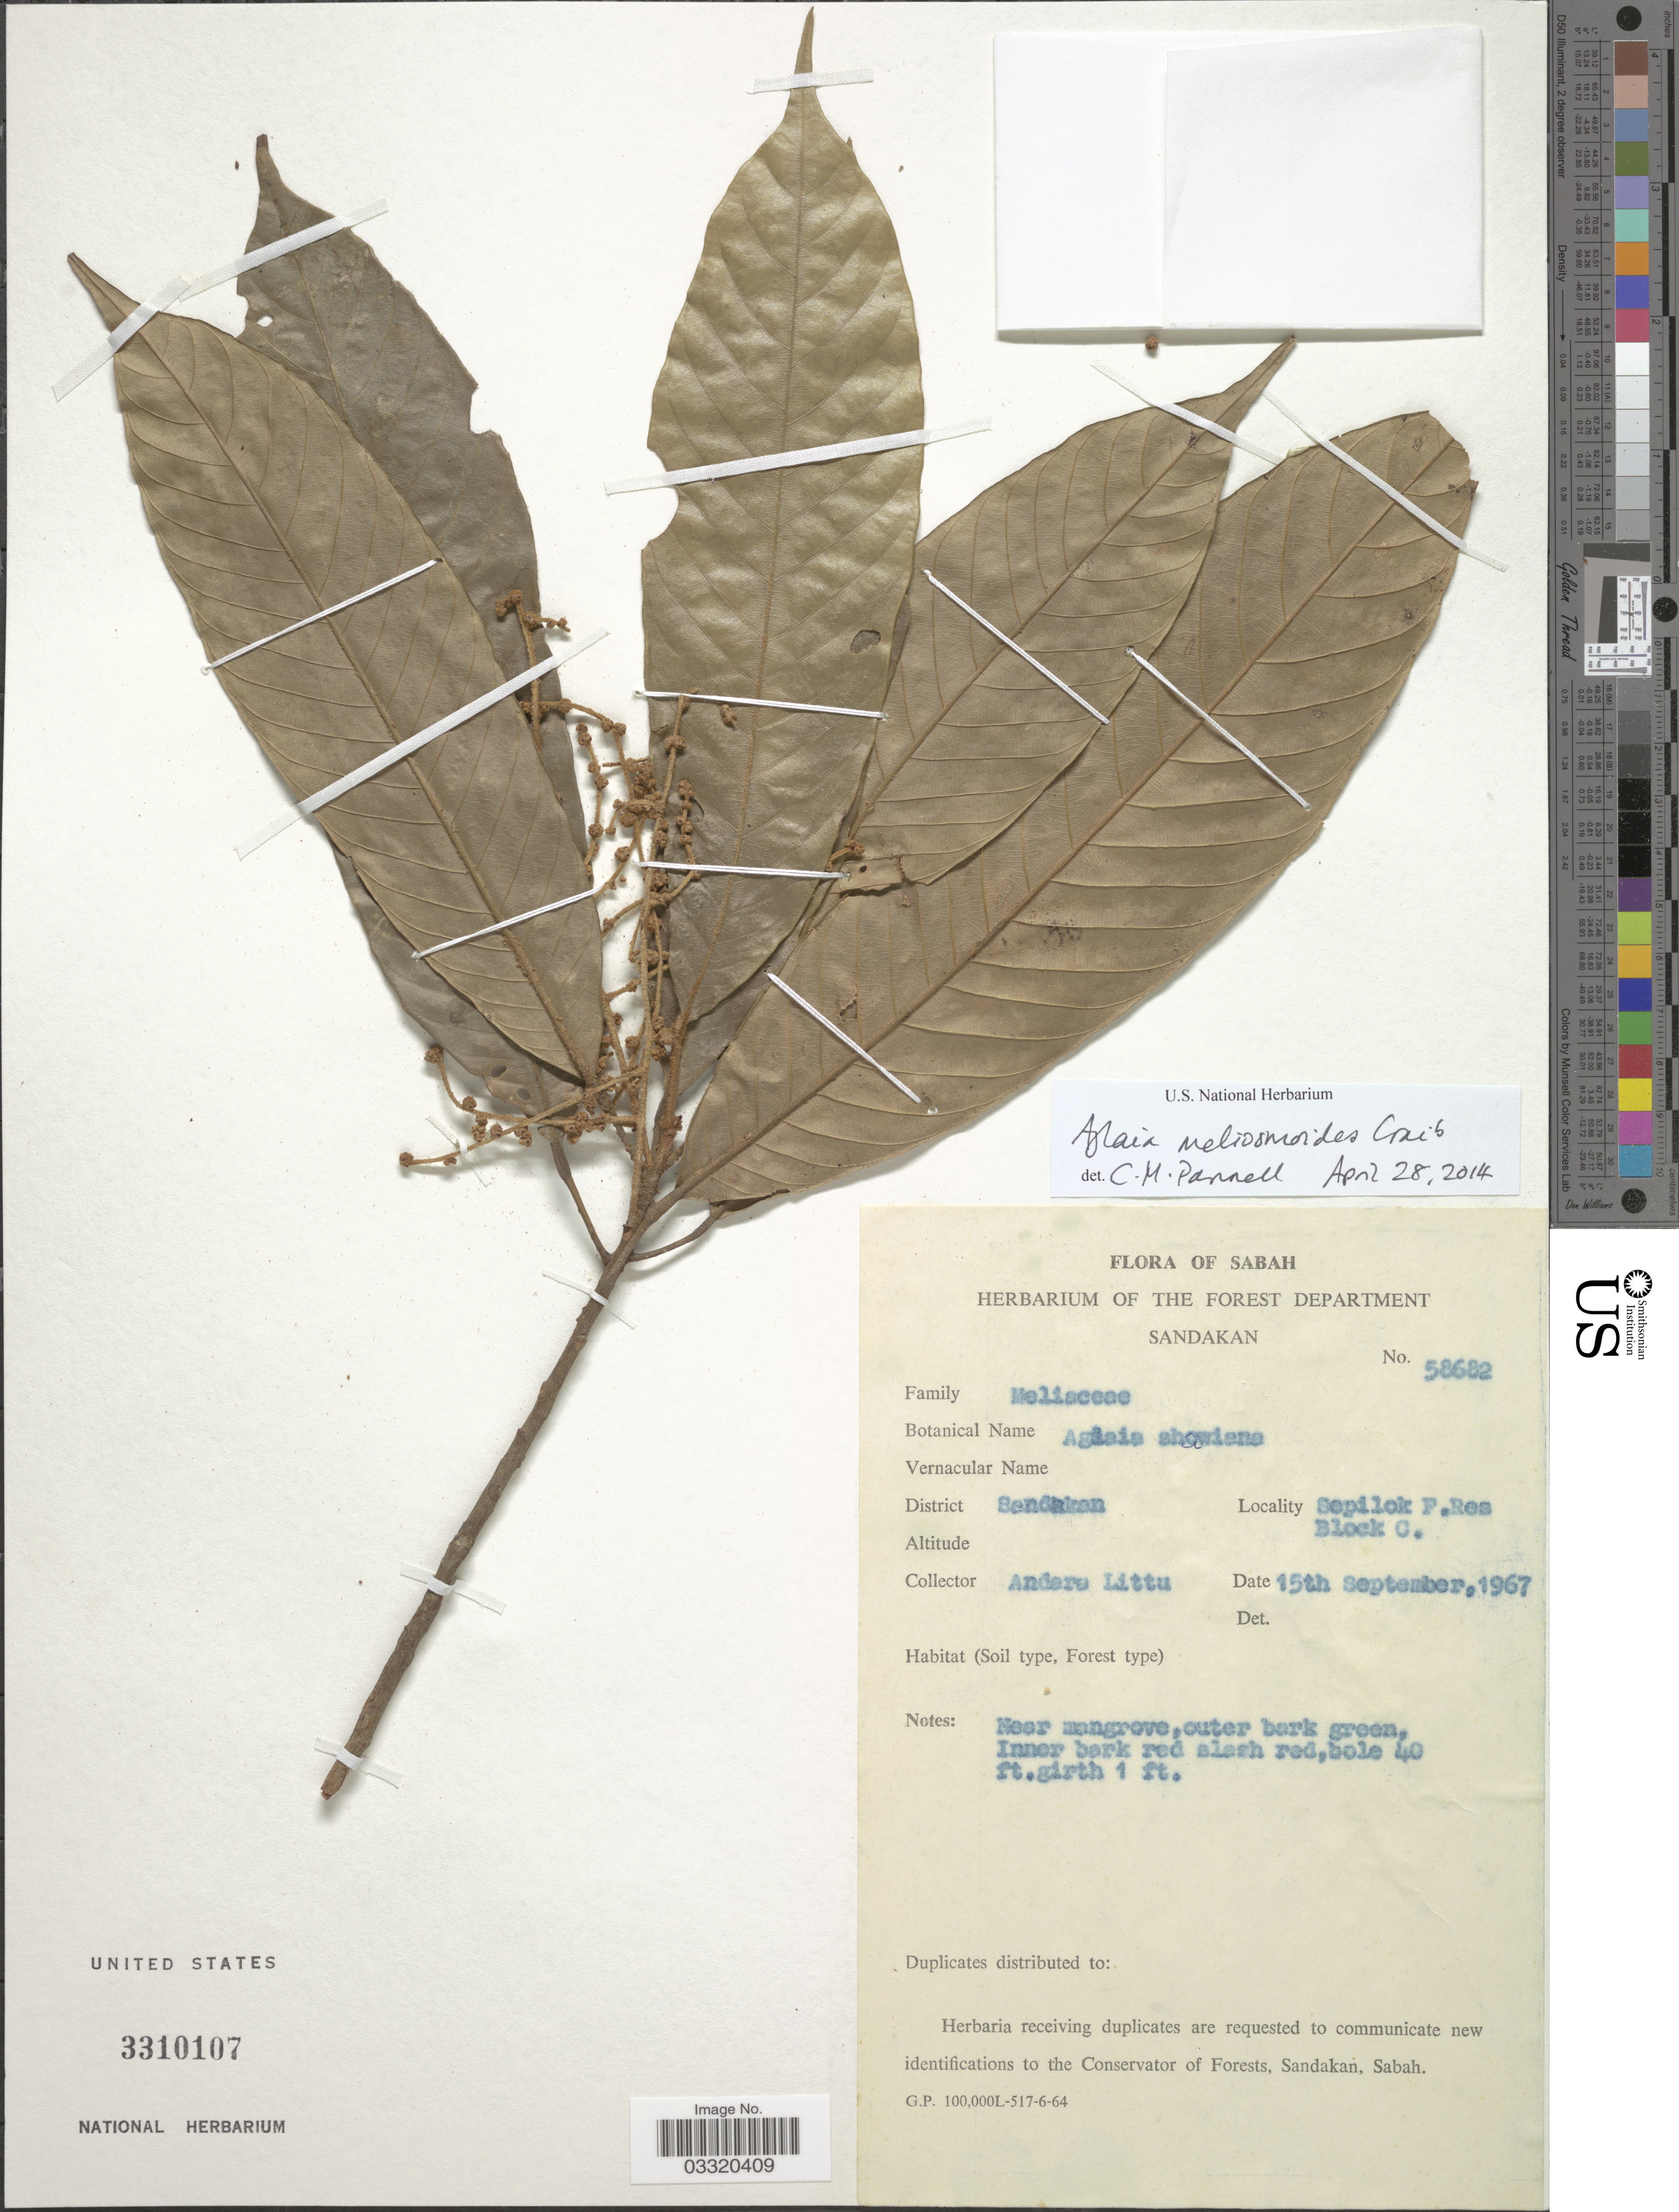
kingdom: Plantae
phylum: Tracheophyta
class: Magnoliopsida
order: Sapindales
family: Meliaceae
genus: Aglaia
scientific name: Aglaia meliosmoides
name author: Craib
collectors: A. Littu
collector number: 58682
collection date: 1967-09-15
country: Malaysia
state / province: Sabah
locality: District Sandakan. Sepilok F.Res Block C.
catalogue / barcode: US 3310107